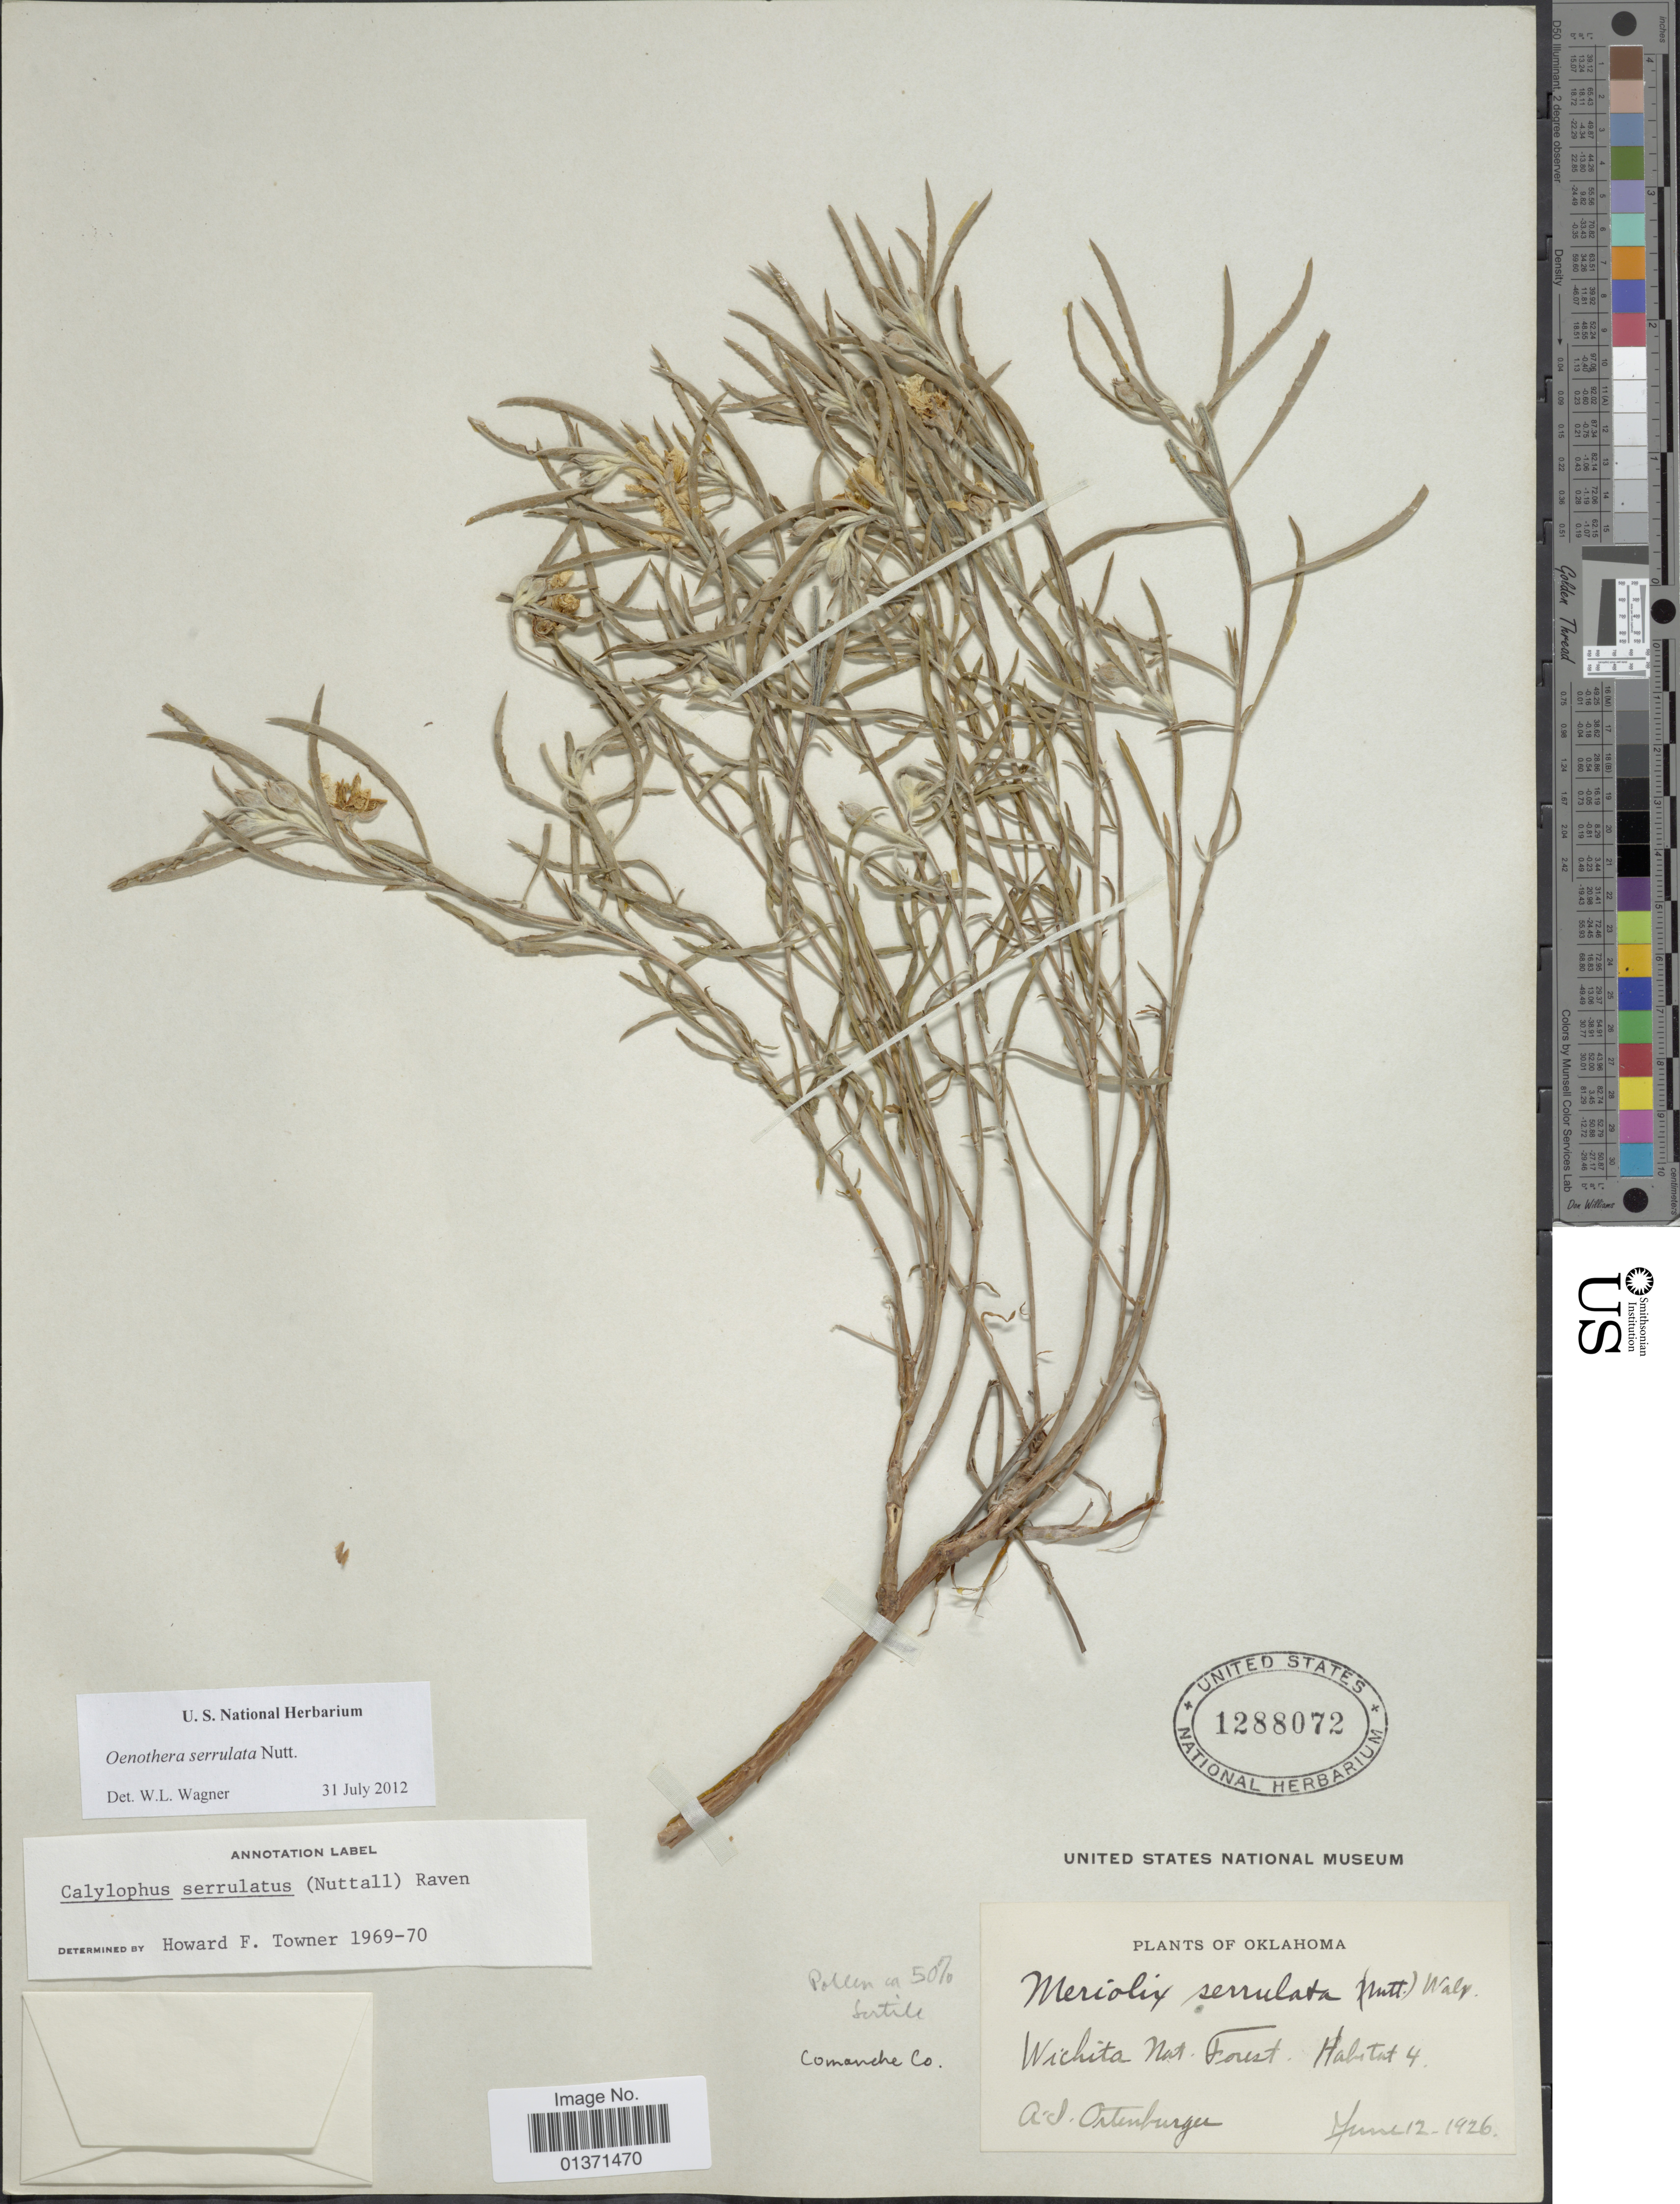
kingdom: Plantae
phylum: Tracheophyta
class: Magnoliopsida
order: Myrtales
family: Onagraceae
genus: Oenothera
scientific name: Oenothera serrulata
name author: Nutt.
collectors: A. Ortenburger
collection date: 1926-06-12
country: United States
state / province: Oklahoma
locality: Wichita Nat. Forest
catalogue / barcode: US 1288072